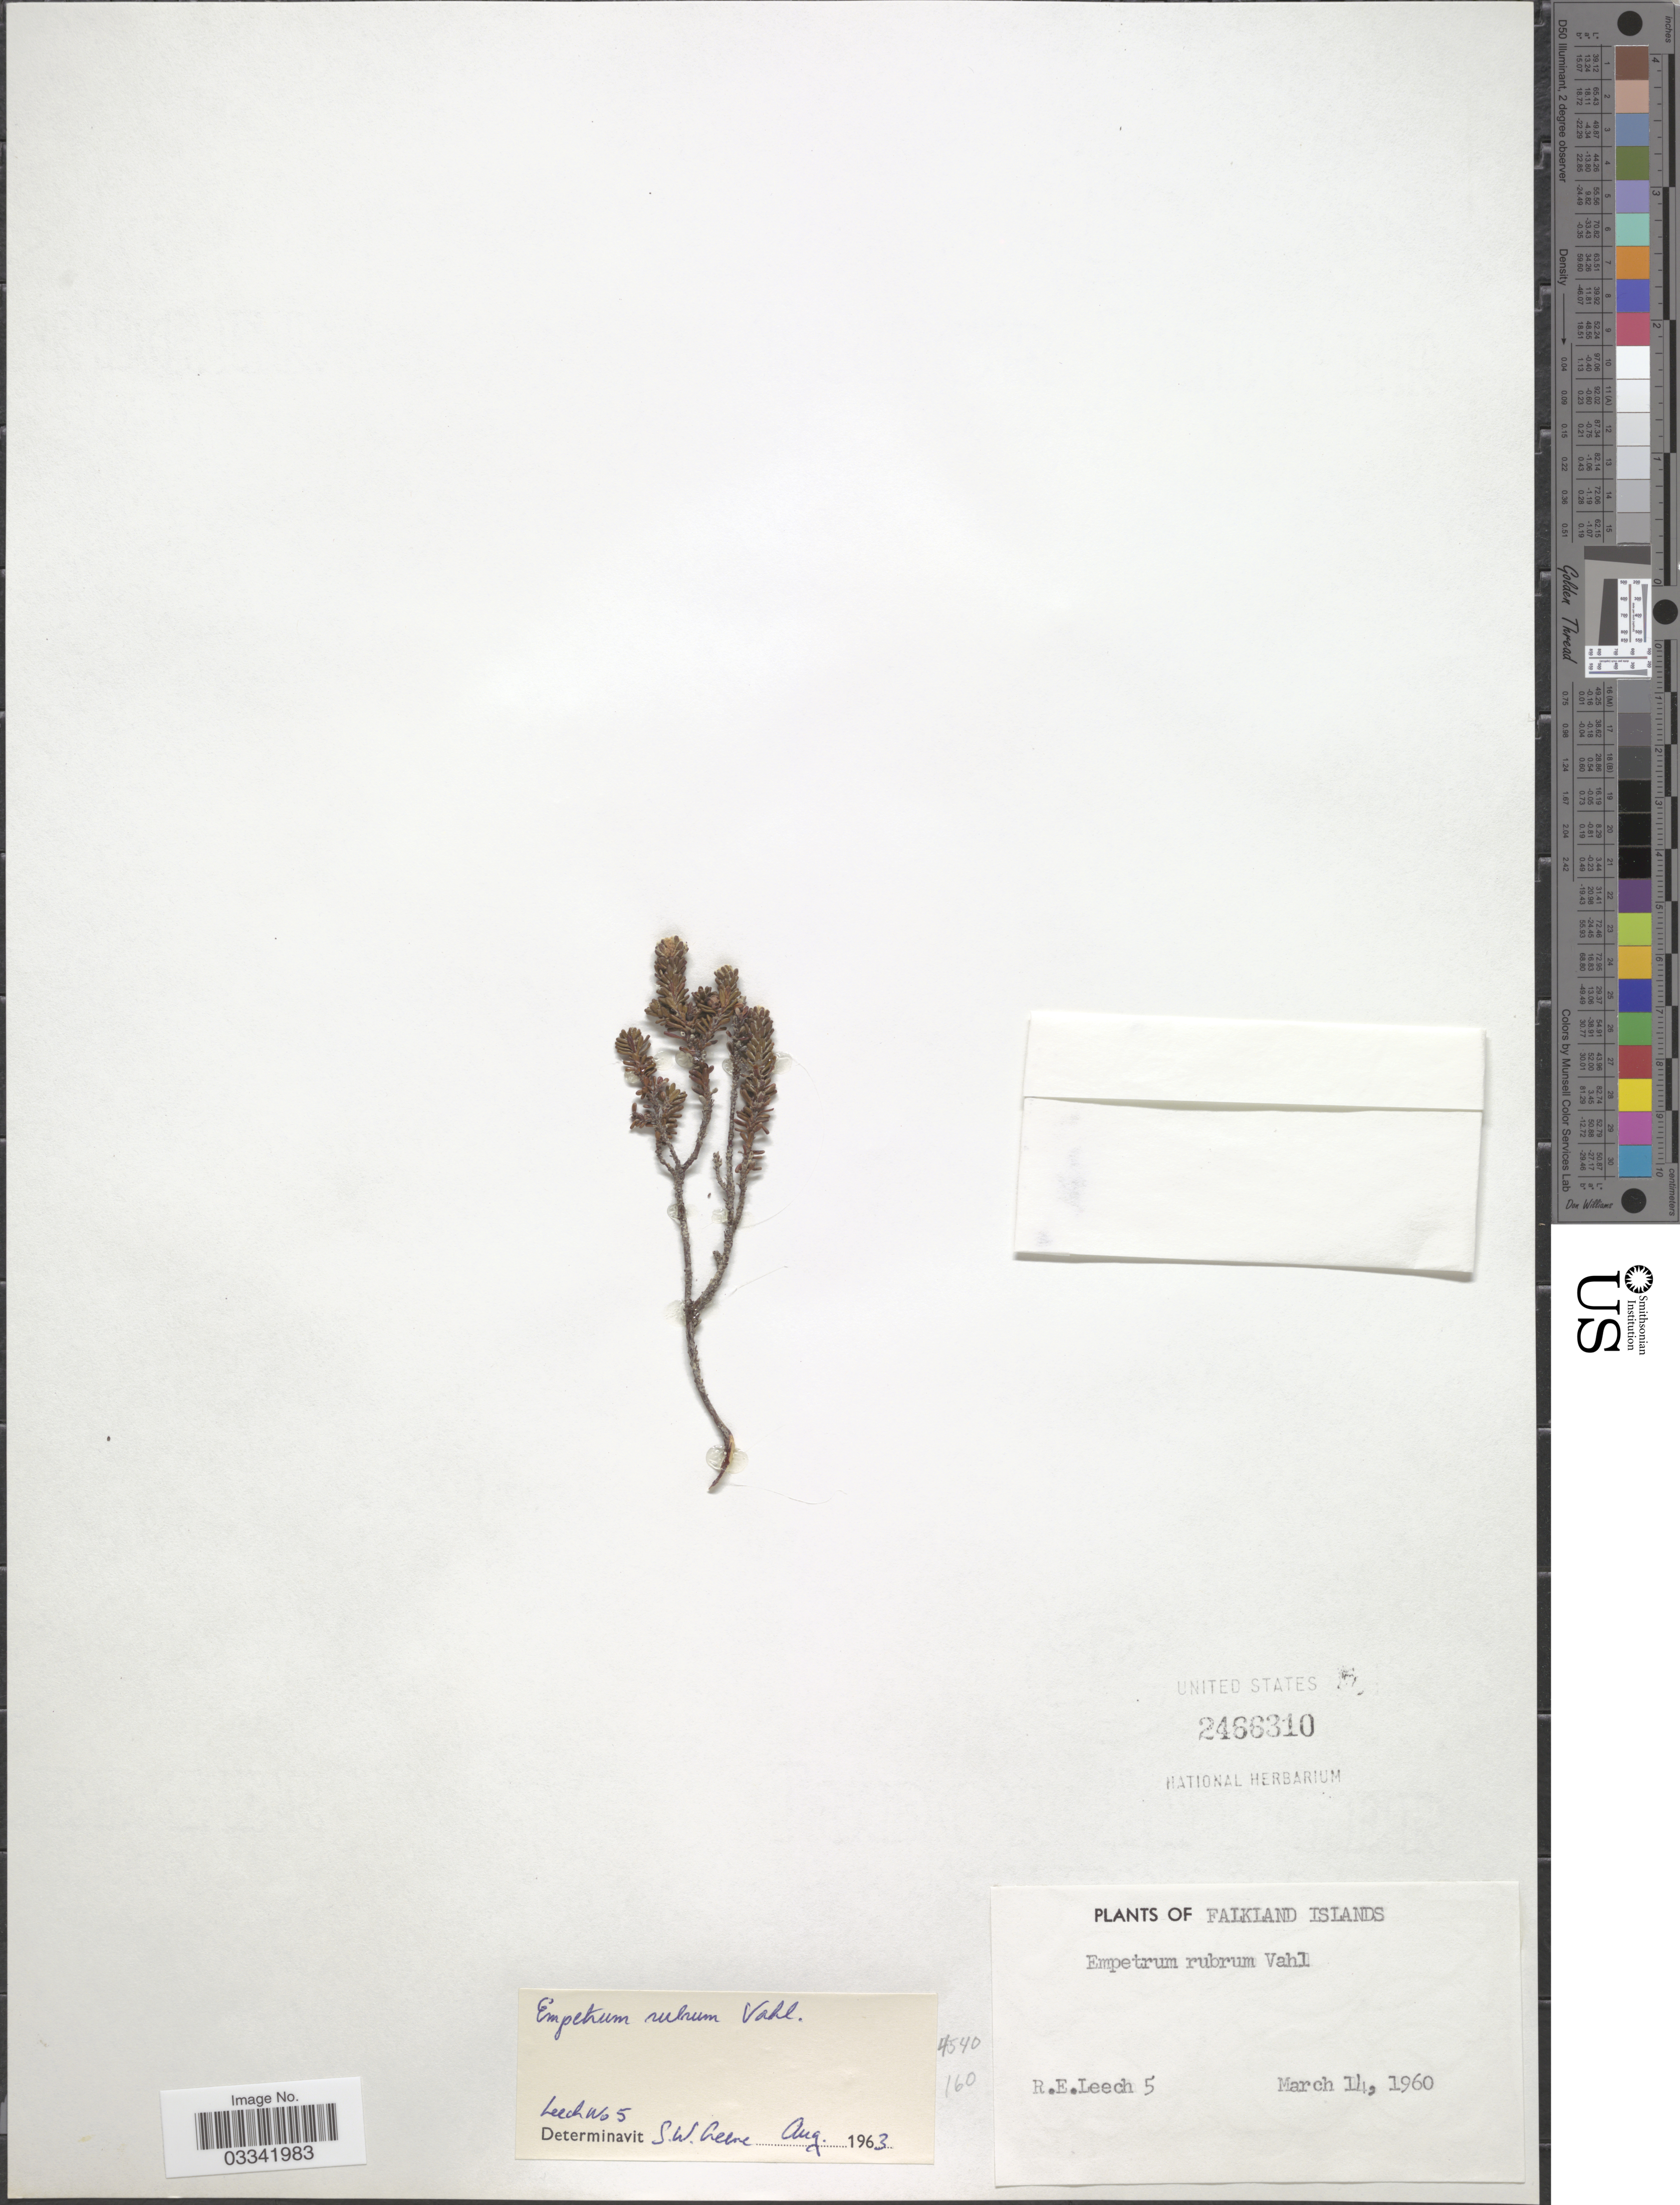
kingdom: Plantae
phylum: Tracheophyta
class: Magnoliopsida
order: Ericales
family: Ericaceae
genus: Empetrum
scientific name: Empetrum rubrum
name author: Vahl ex Willd.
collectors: R. Leech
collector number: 5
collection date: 1960-03-14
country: Falkland Islands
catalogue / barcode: US 2466310